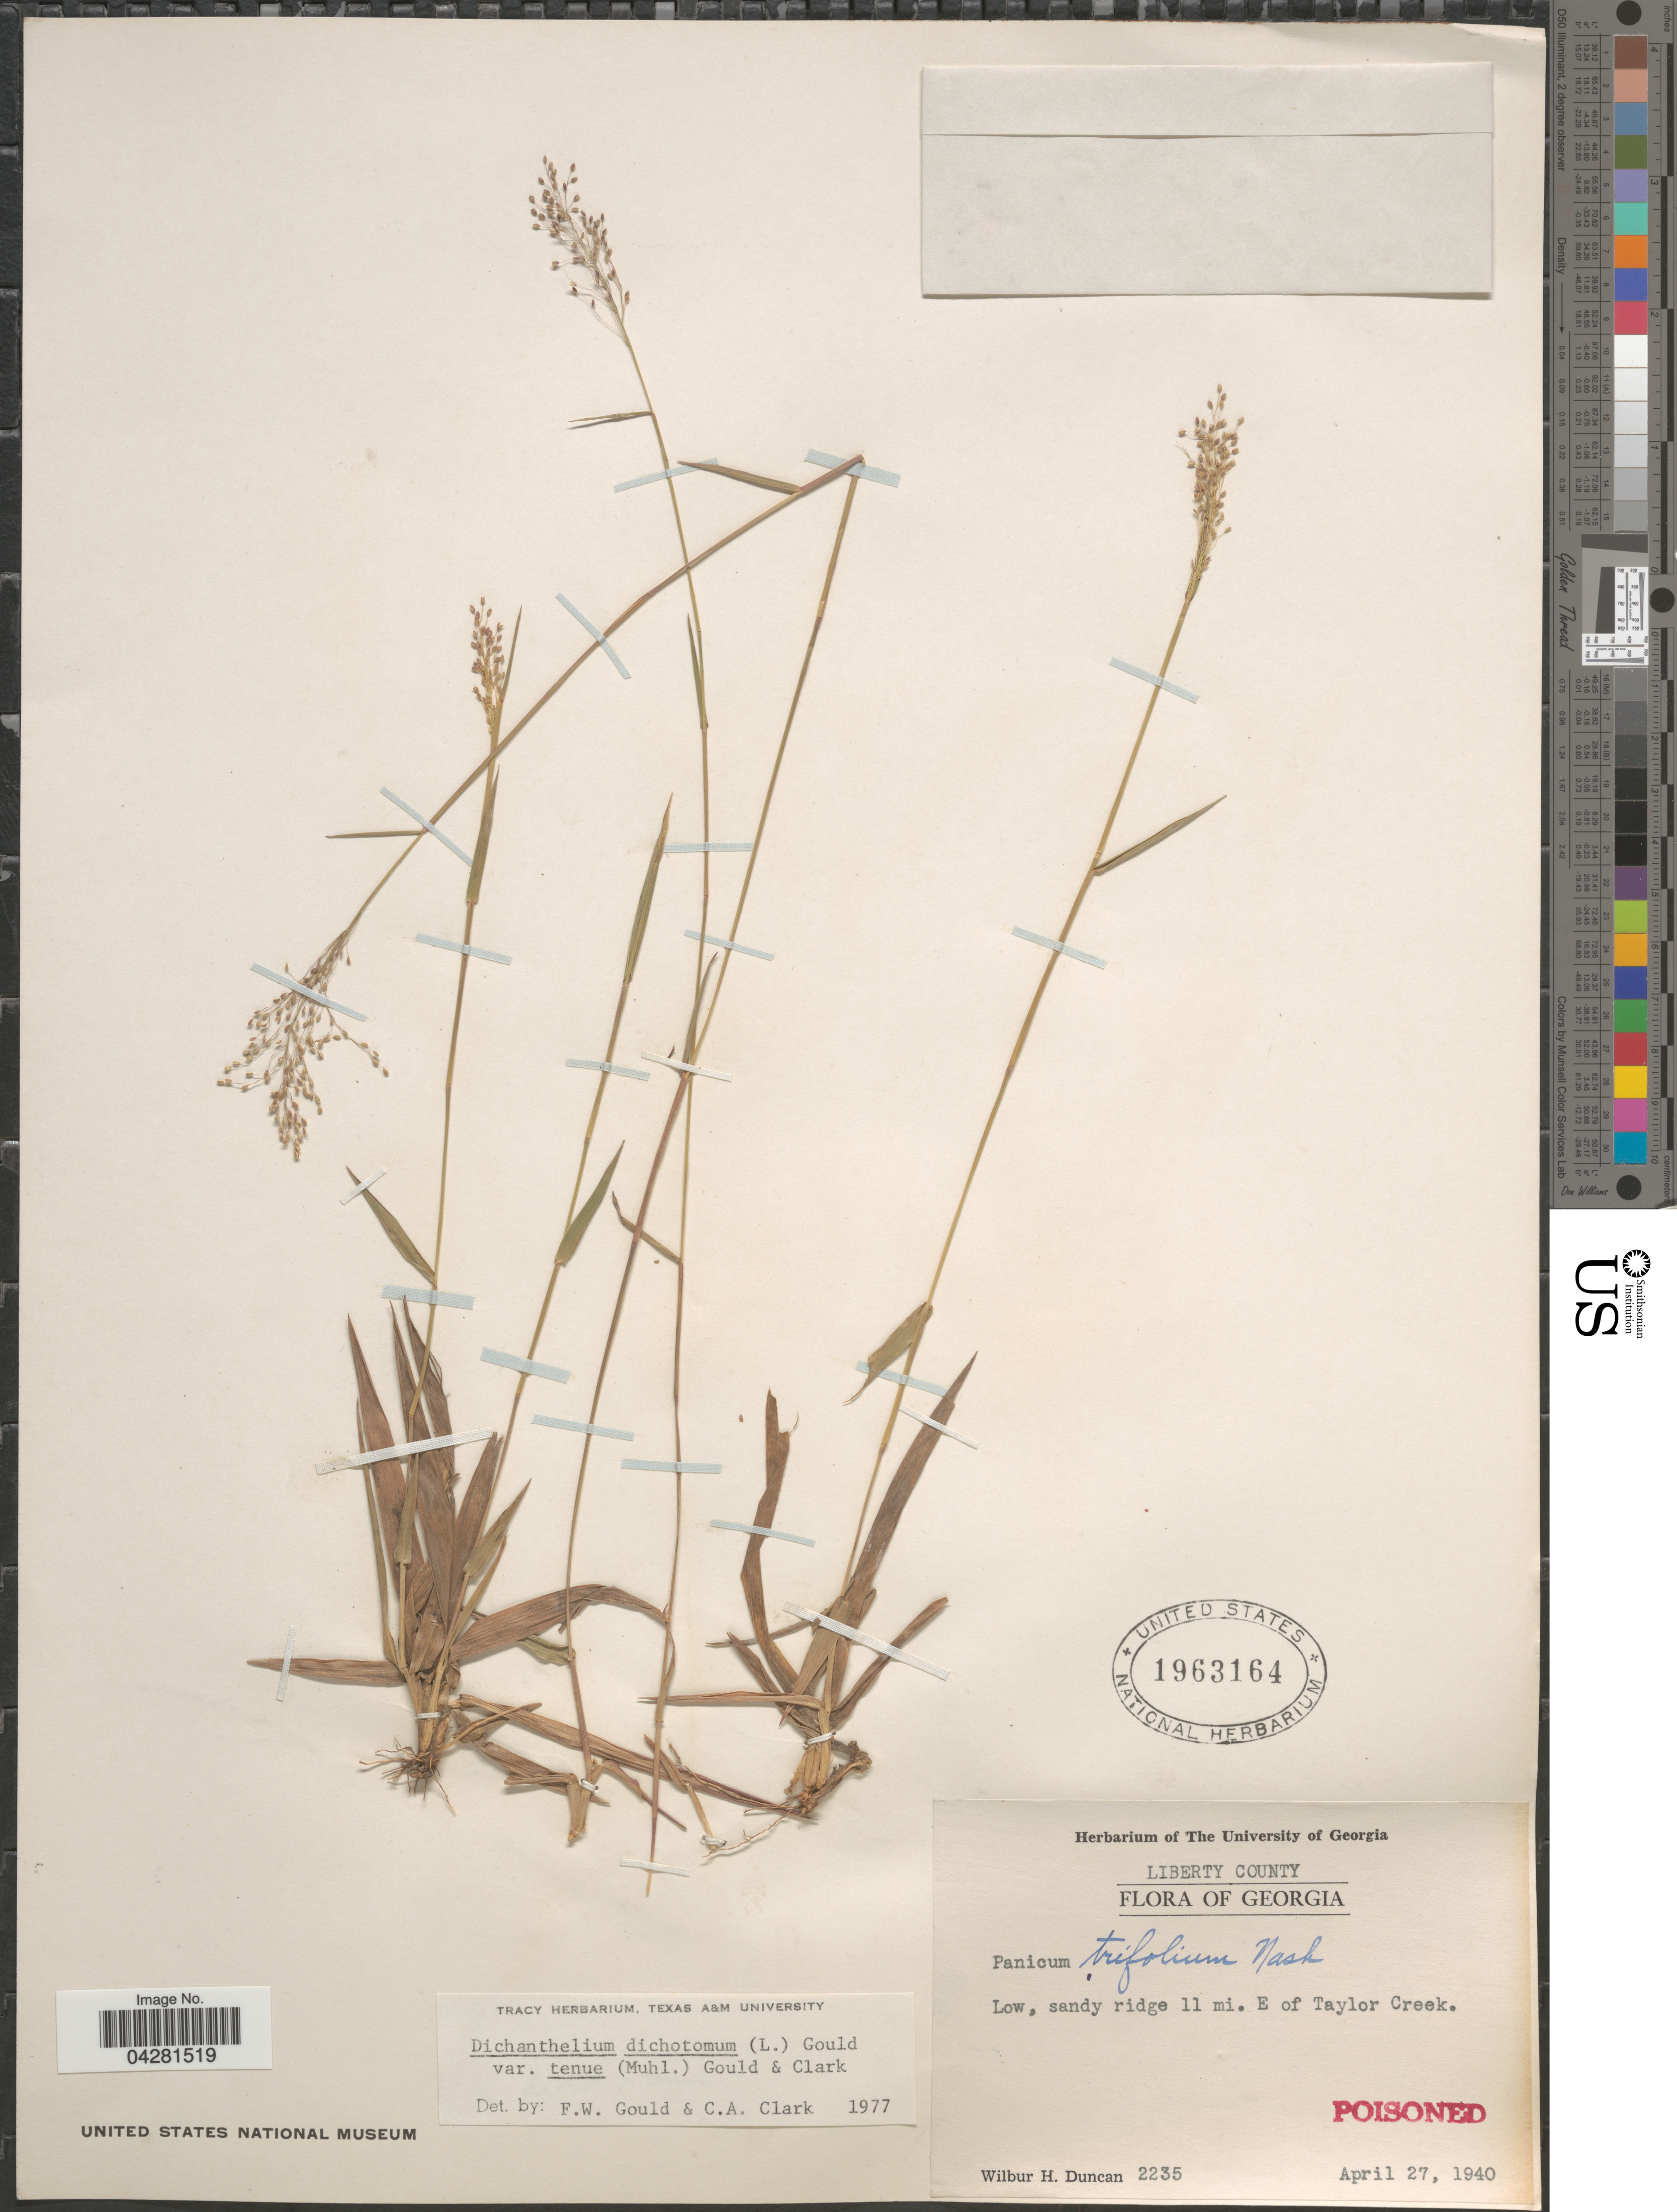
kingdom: Plantae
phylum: Tracheophyta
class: Liliopsida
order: Poales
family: Poaceae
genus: Dichanthelium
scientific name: Dichanthelium dichotomum var. unciphyllum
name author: (Trin.) Davidse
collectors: W. H. Duncan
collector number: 2235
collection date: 1940-04-27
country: United States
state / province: Georgia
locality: Liberty County. Low, sandy ridge 11 mi. E of Taylor Creek.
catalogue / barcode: US 1963164